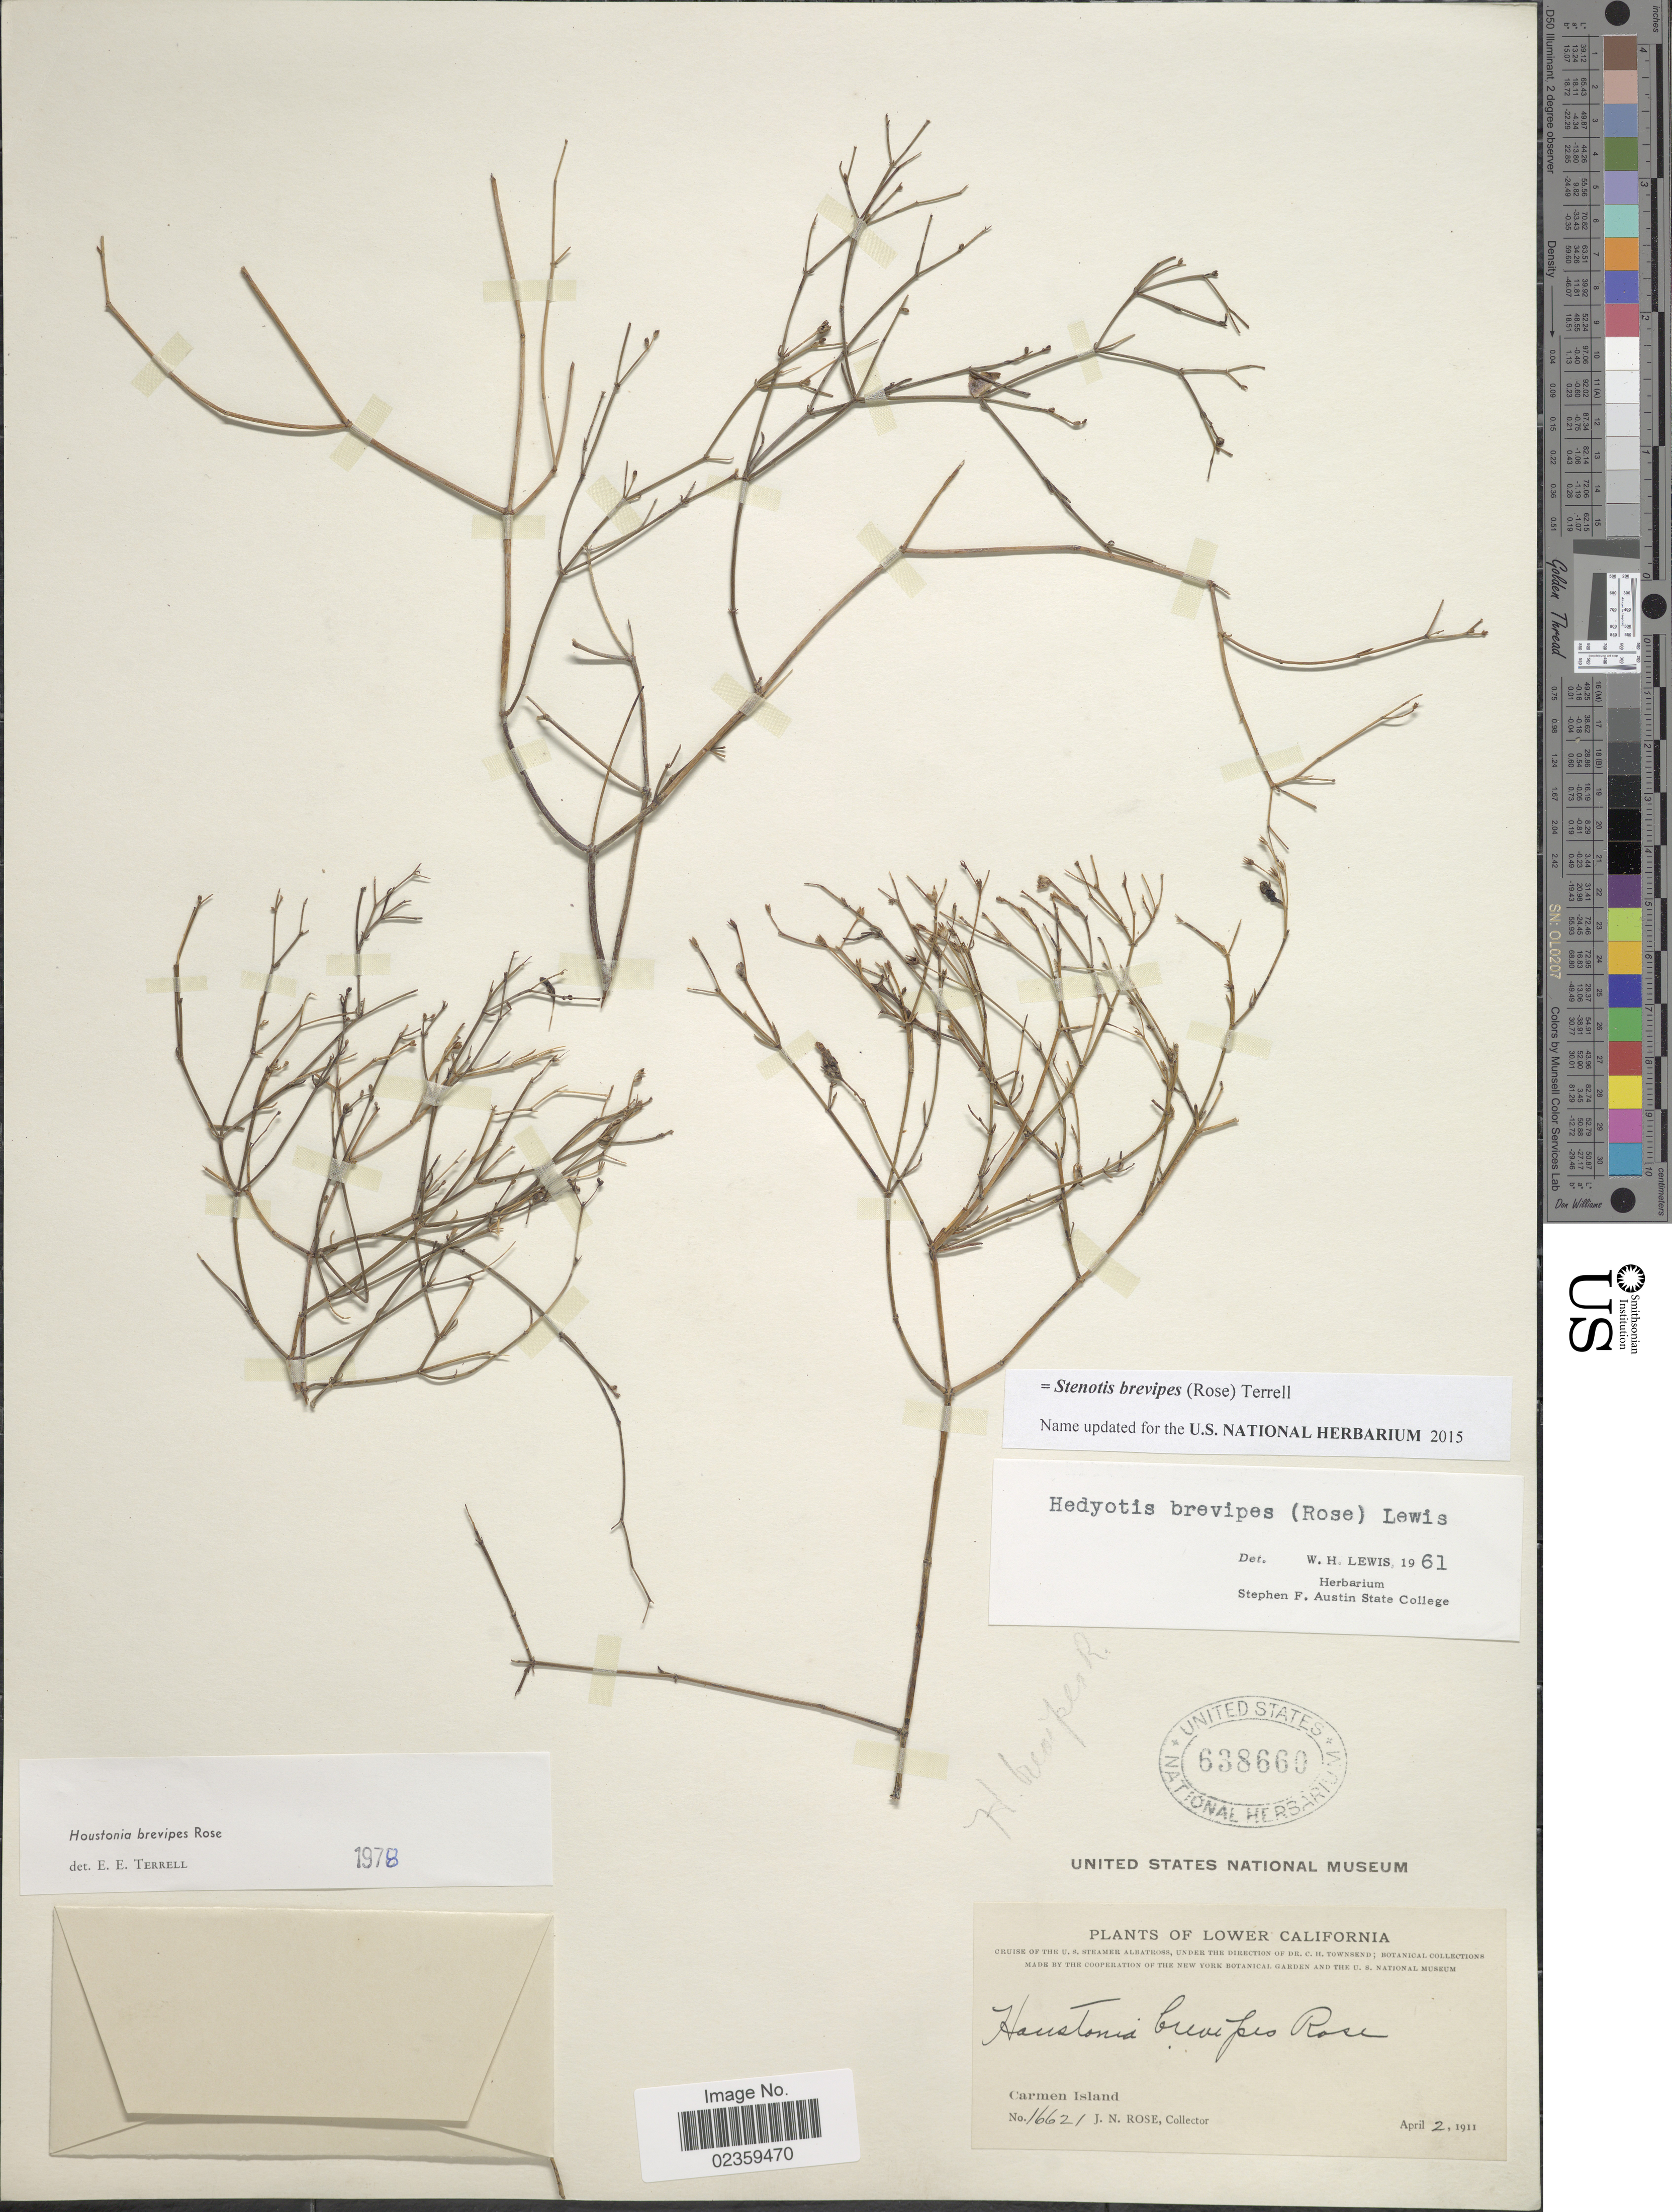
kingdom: Plantae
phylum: Tracheophyta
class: Magnoliopsida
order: Gentianales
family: Rubiaceae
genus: Stenotis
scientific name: Stenotis brevipes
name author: (Rose) Terrell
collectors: J. N. Rose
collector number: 16621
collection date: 1911-04-02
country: Mexico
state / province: Baja California Sur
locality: Lower California. Carmen Island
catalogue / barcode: US 638660